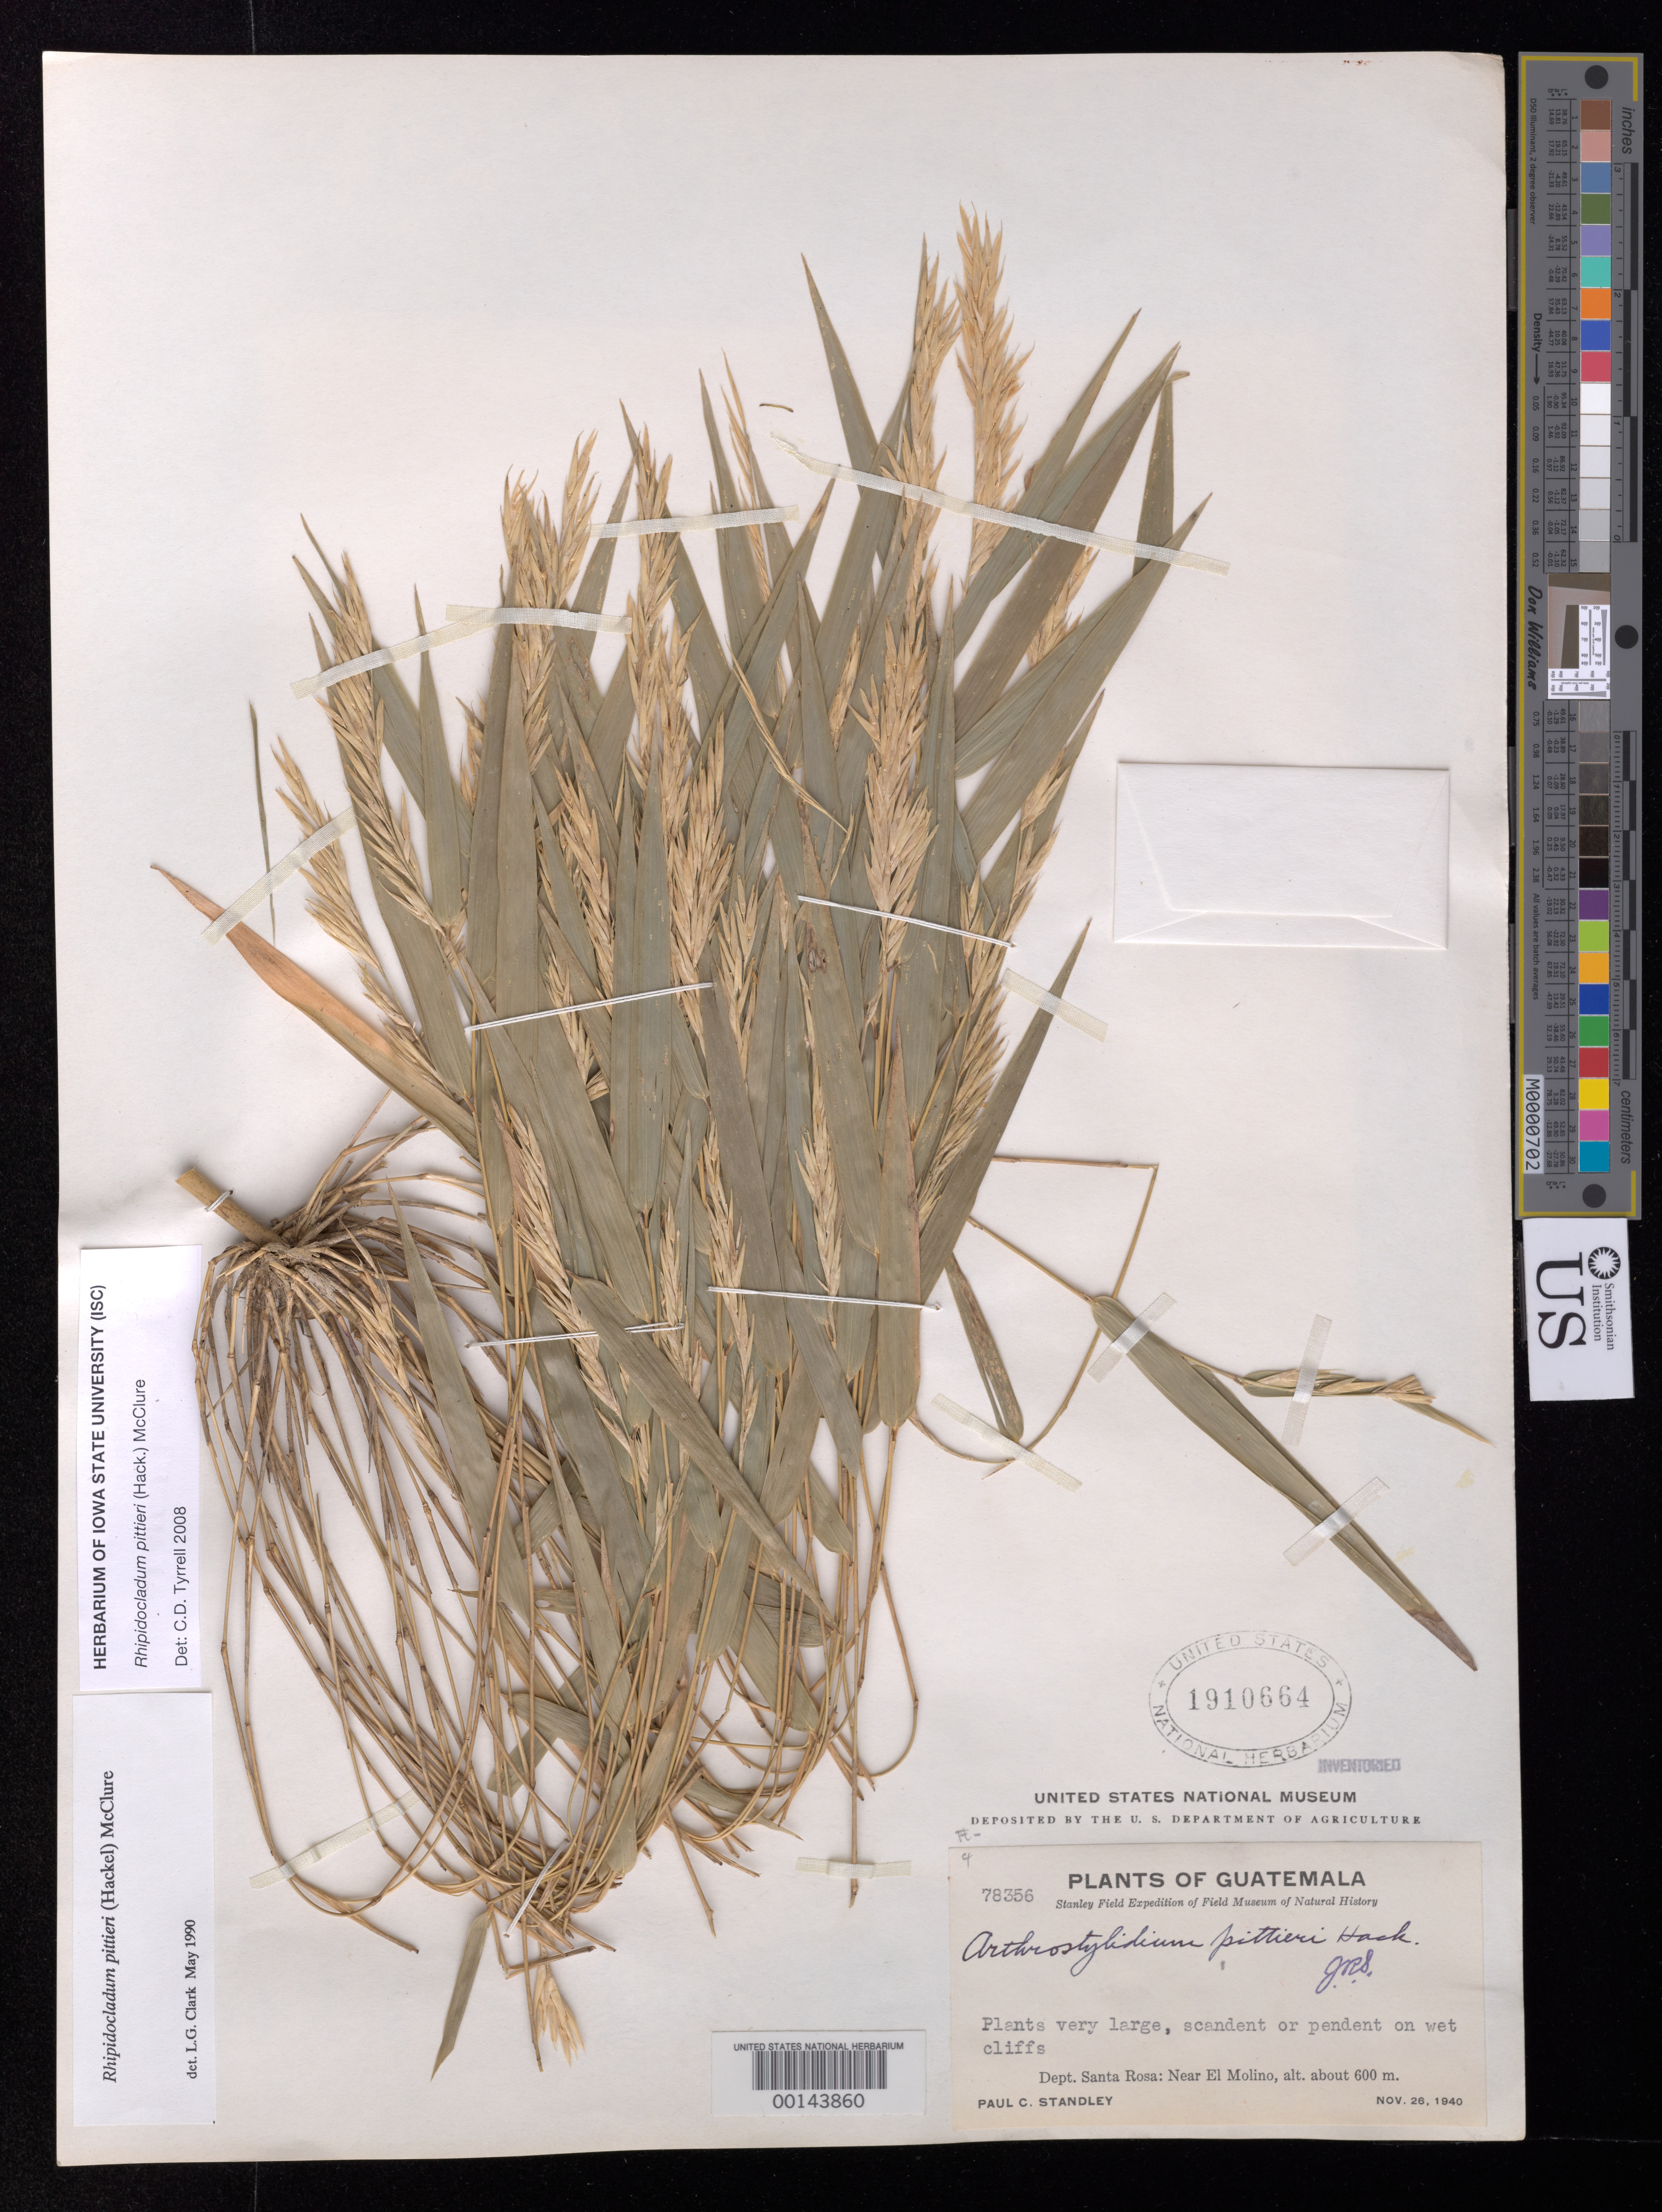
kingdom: Plantae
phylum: Tracheophyta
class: Liliopsida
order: Poales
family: Poaceae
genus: Rhipidocladum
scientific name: Rhipidocladum pittieri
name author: (J. Hack.) McClure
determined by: Tyrrell, C. D.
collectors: P. C. Standley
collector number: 78356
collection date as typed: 26 Nov 1940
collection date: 1940-11-26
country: Guatemala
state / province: Santa Rosa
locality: El Molino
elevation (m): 600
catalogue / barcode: US 1910664